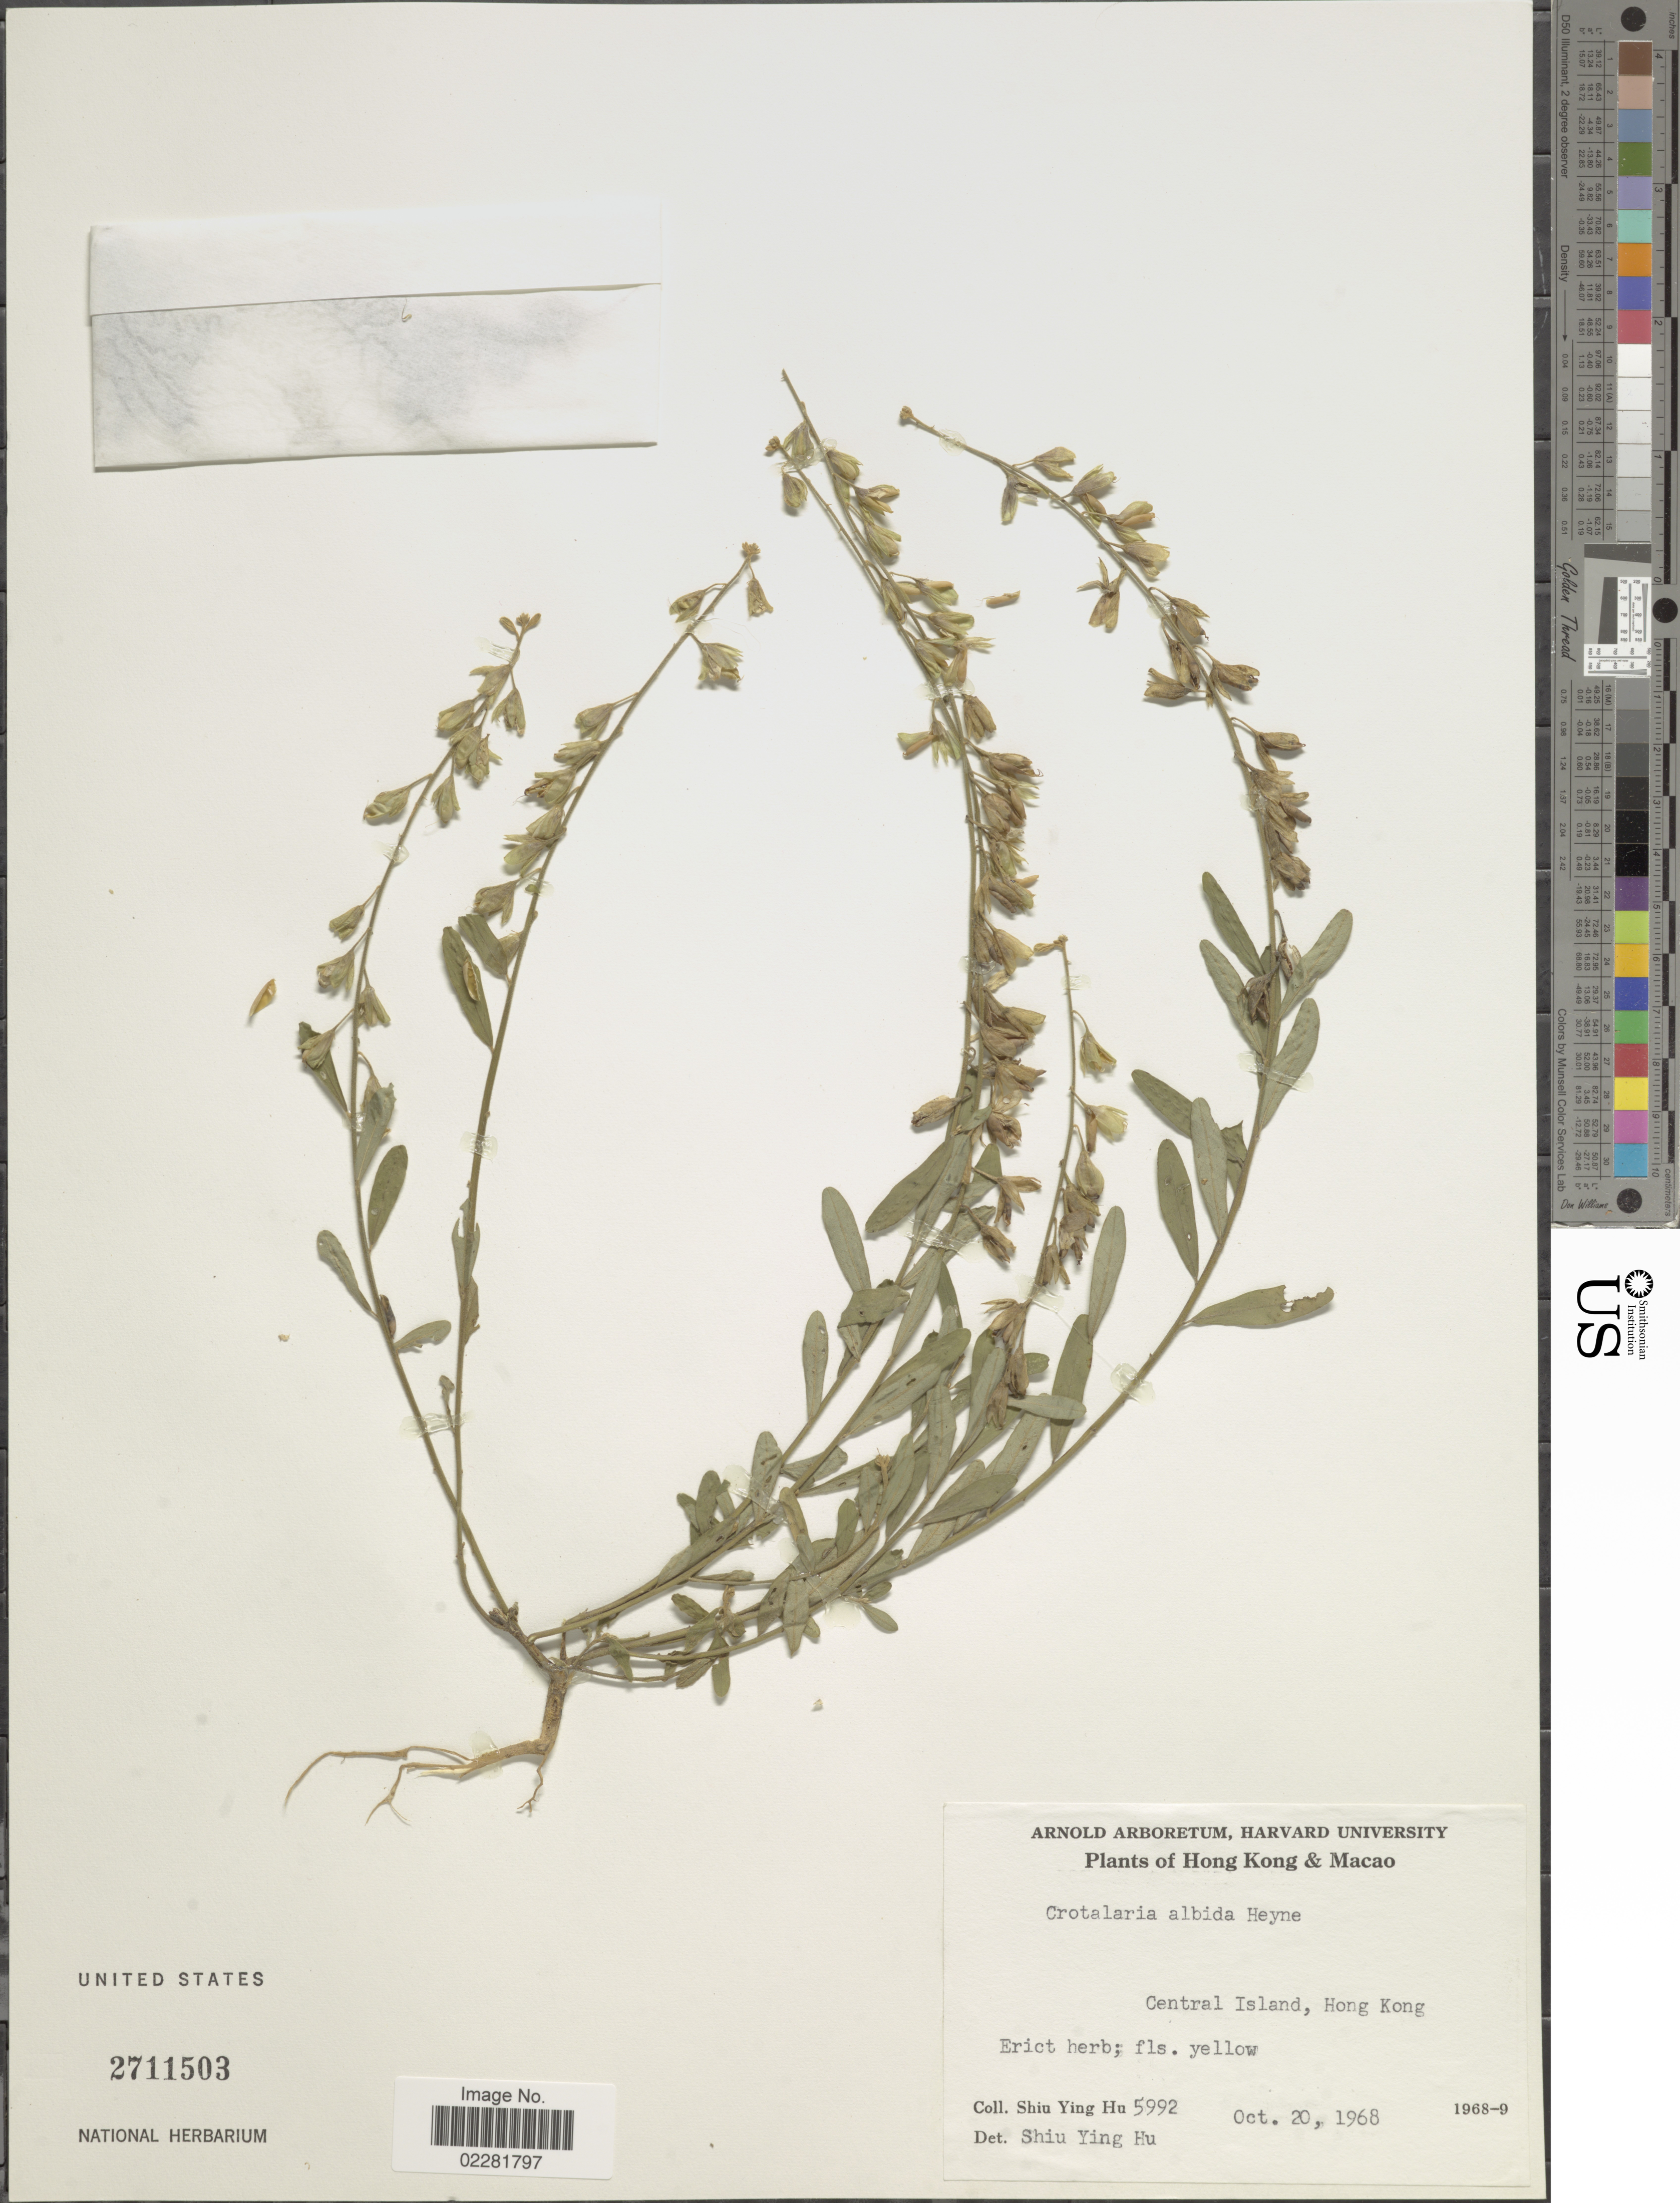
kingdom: Plantae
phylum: Tracheophyta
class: Magnoliopsida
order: Fabales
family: Fabaceae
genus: Crotalaria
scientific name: Crotalaria albida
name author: B. Heyne ex Roth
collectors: S. Y. Hu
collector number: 5992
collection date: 1968-10-20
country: China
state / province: Hong Kong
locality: Macao, Central Island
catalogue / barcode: US 2711503